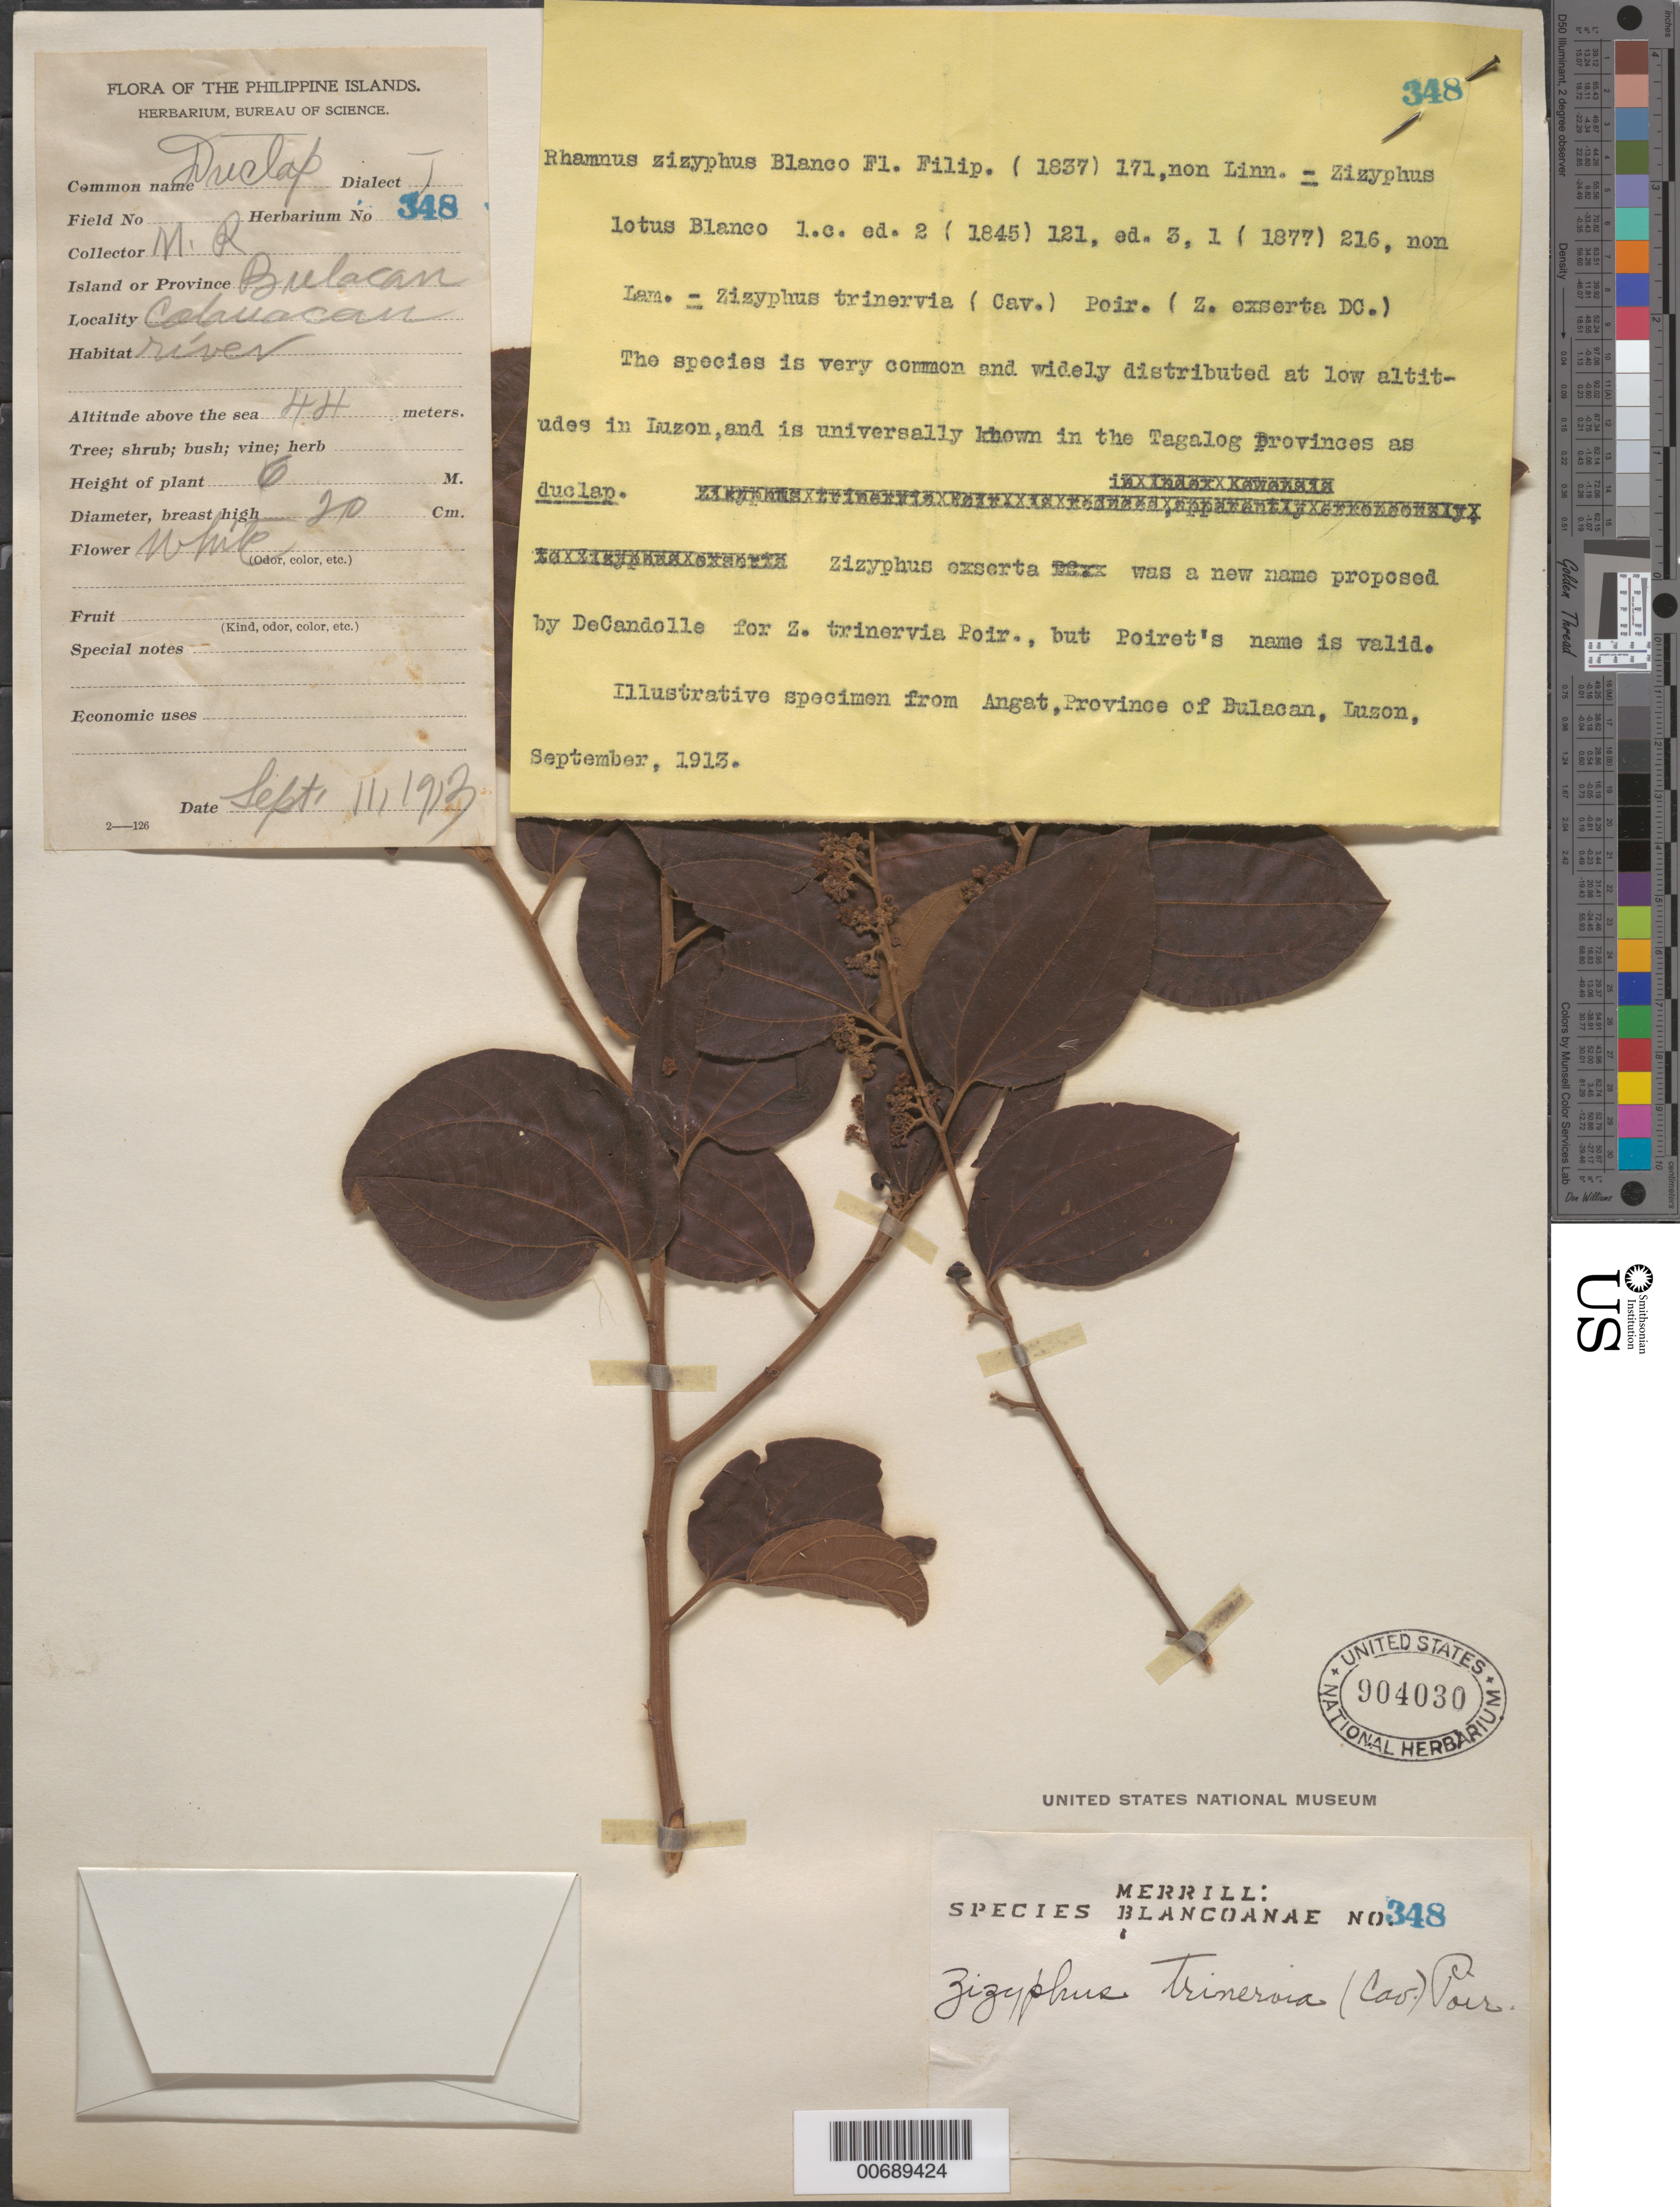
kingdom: Plantae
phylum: Tracheophyta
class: Magnoliopsida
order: Rosales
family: Rhamnaceae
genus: Ziziphus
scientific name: Ziziphus trinervia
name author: (Cav.) Poir.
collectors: M. Ramos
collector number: Sp. Blancoan. 0348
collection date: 1913-09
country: Philippines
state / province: Central Luzon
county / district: Bulacan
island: Luzon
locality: Colanacan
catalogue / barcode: US 904030